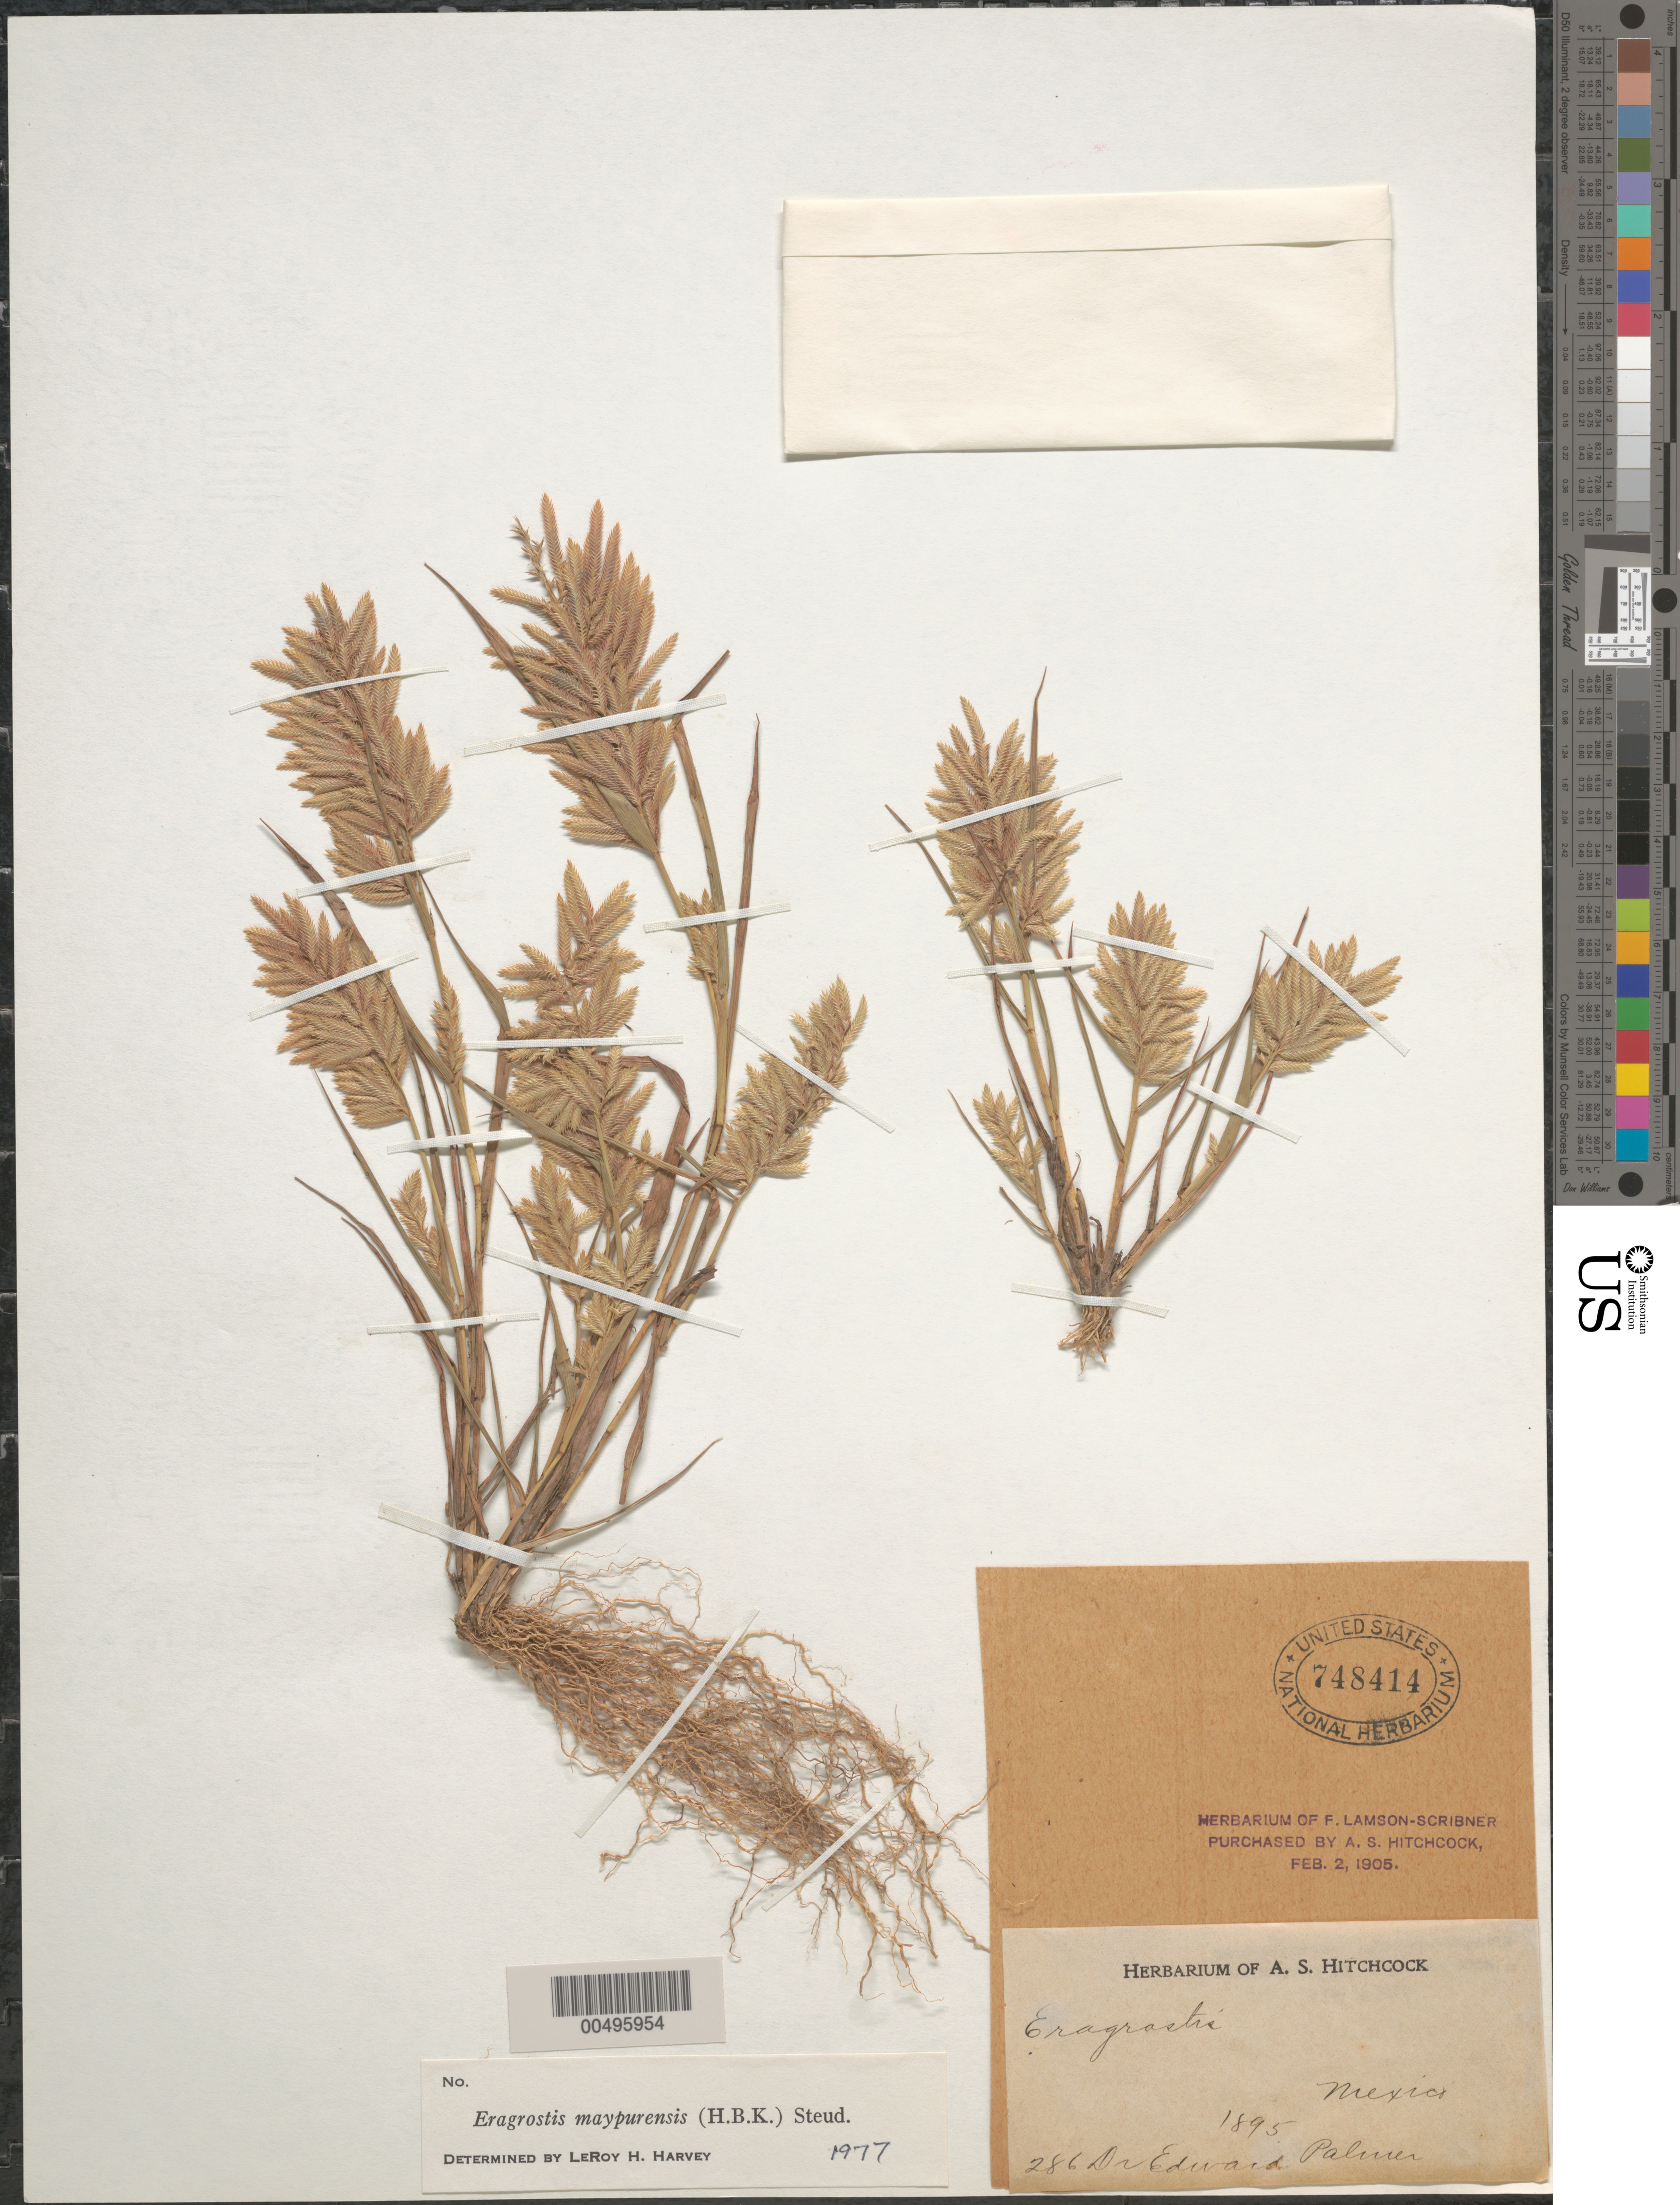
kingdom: Plantae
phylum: Tracheophyta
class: Liliopsida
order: Poales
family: Poaceae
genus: Eragrostis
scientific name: Eragrostis maypurensis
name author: (Kunth) Steud.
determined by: Harvey, L. H.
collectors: E. Palmer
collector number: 286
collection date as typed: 1895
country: Mexico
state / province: Durango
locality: San Ramon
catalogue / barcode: US 748414